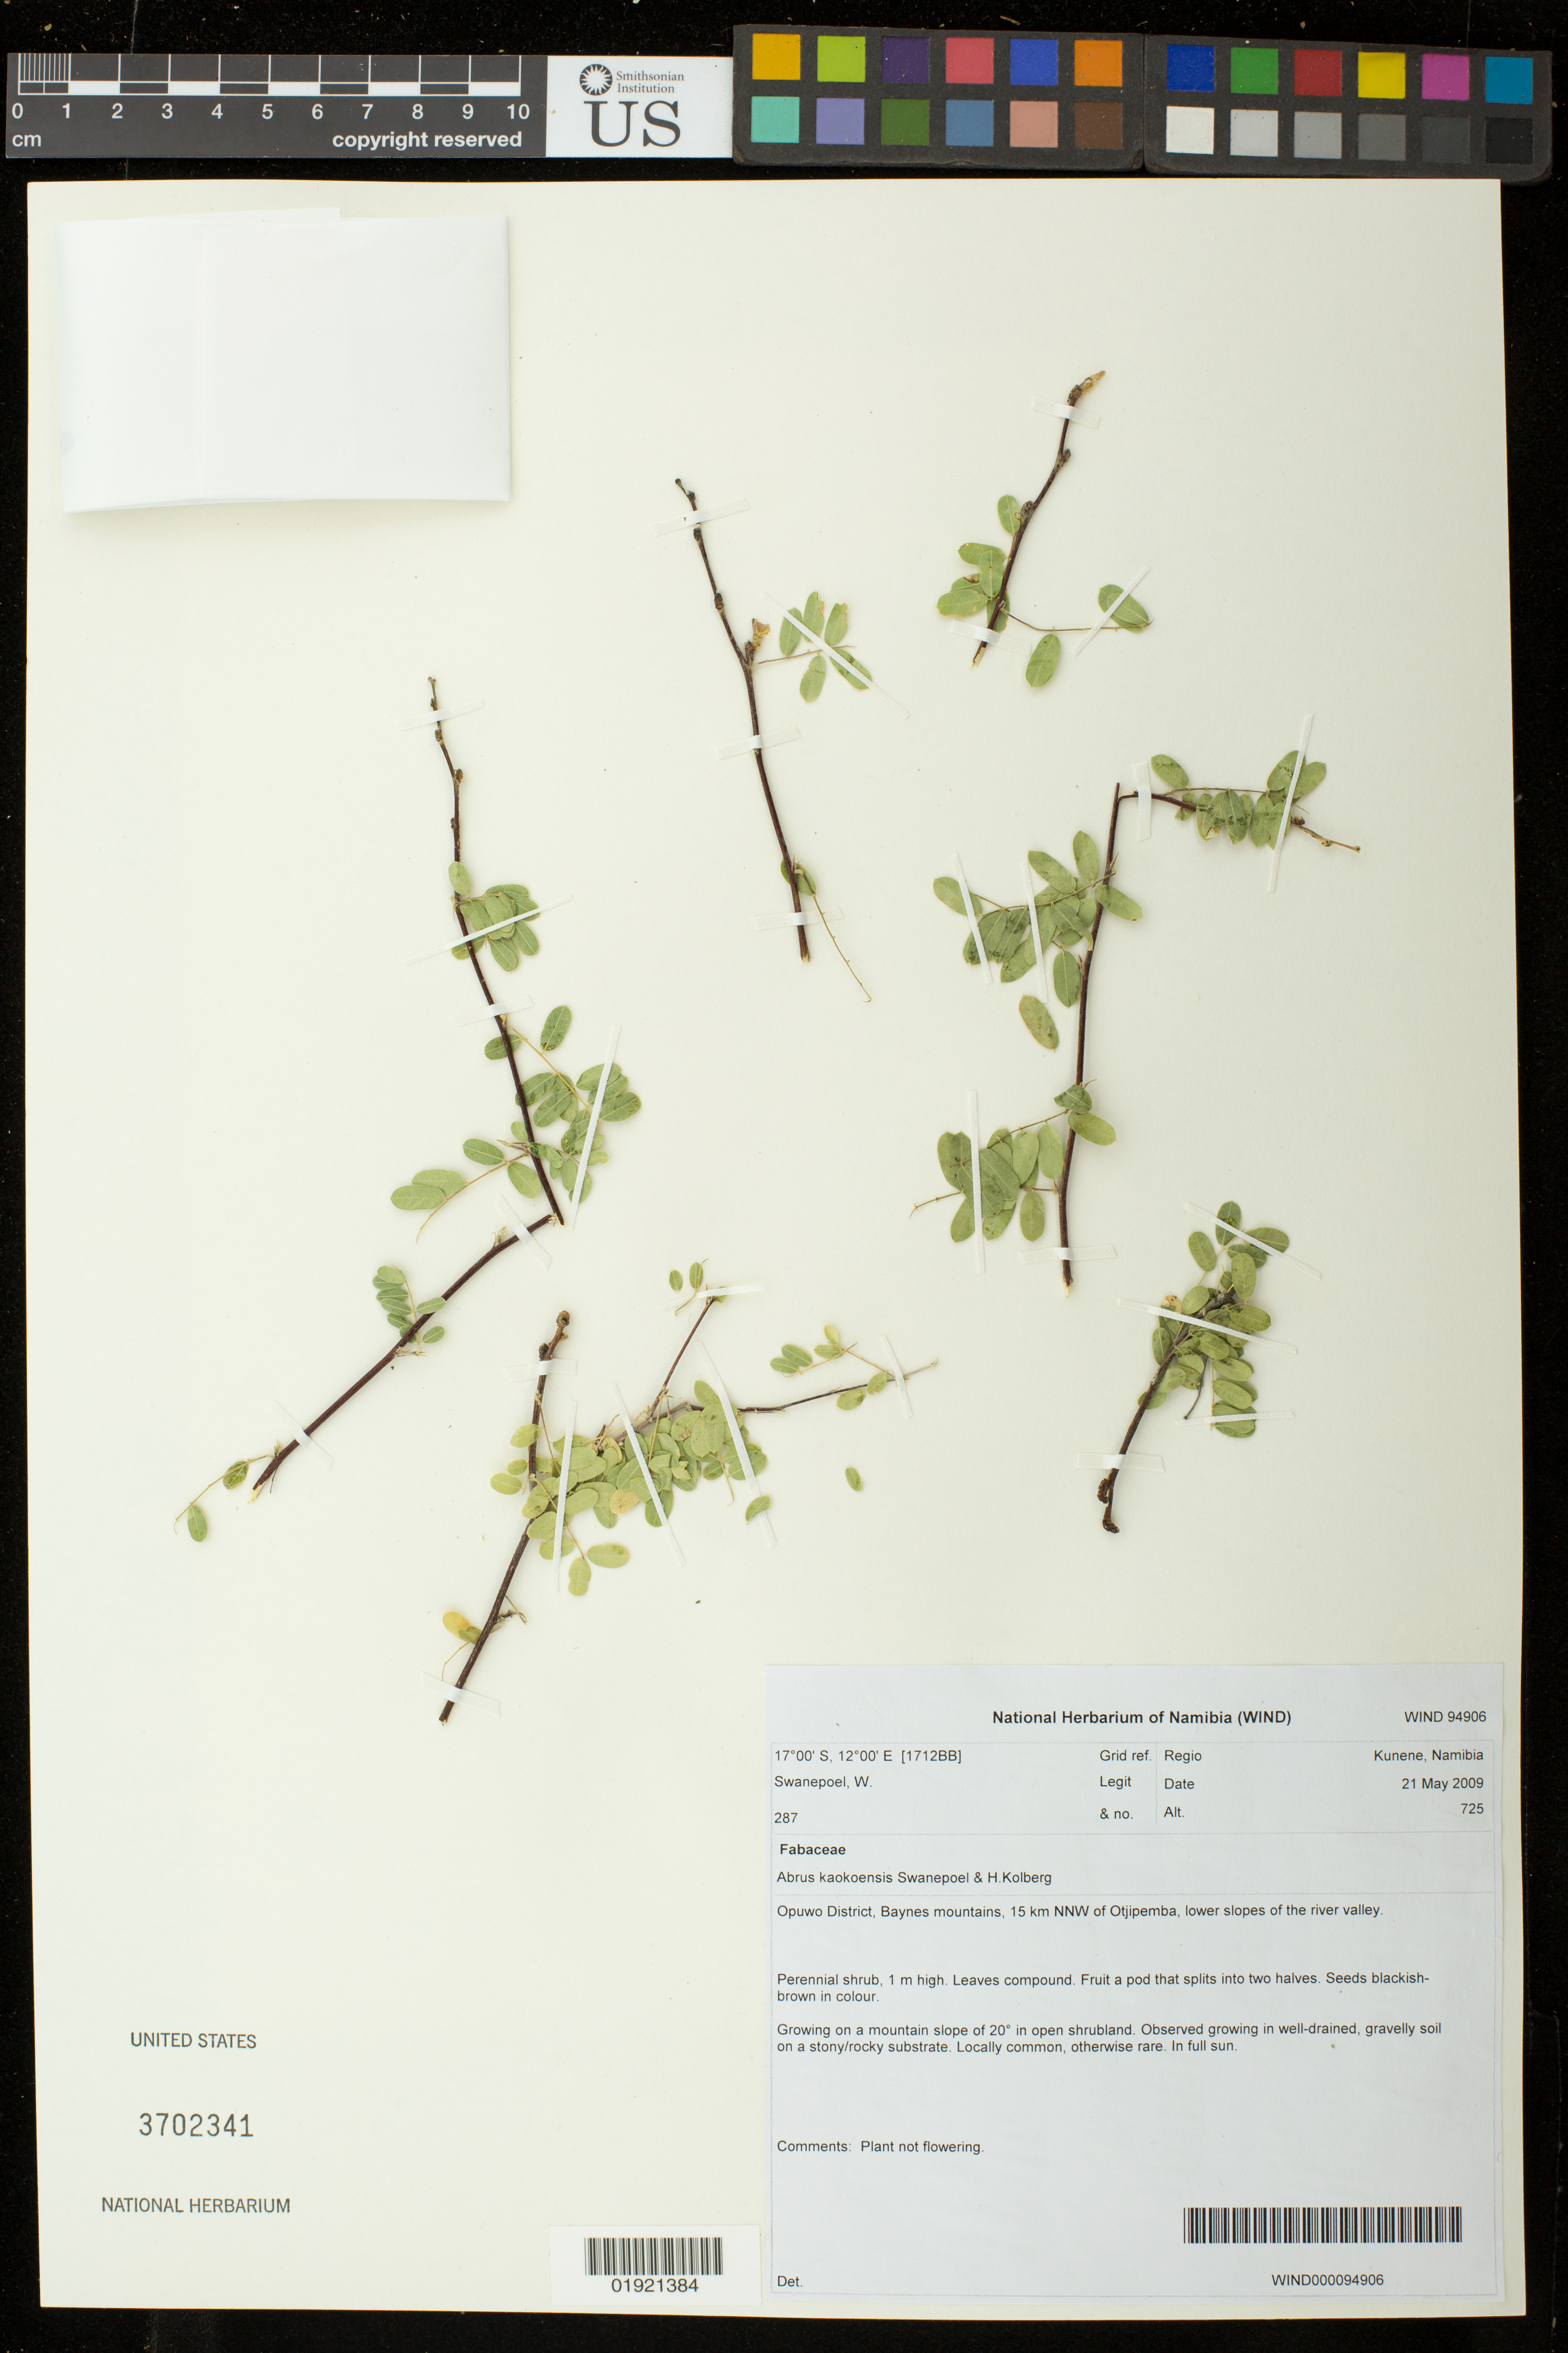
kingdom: Plantae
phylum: Tracheophyta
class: Magnoliopsida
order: Fabales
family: Fabaceae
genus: Abrus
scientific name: Abrus kaokoensis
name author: Swanepoel & Kolberg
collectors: W. Swanepoel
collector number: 287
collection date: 2009-05-21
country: Namibia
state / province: Kunene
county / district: Opuwo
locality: Baynes mountains, 15 km NNW of Otijipemba, lower slopes of the river valley.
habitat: Growing on a mountain slope of 20° in open shrubland. Observed growing in well-drained, gravelly soil on a stony/rocky substrate. Locally common, otherwise rare. In full sun.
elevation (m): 725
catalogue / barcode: US 3702341